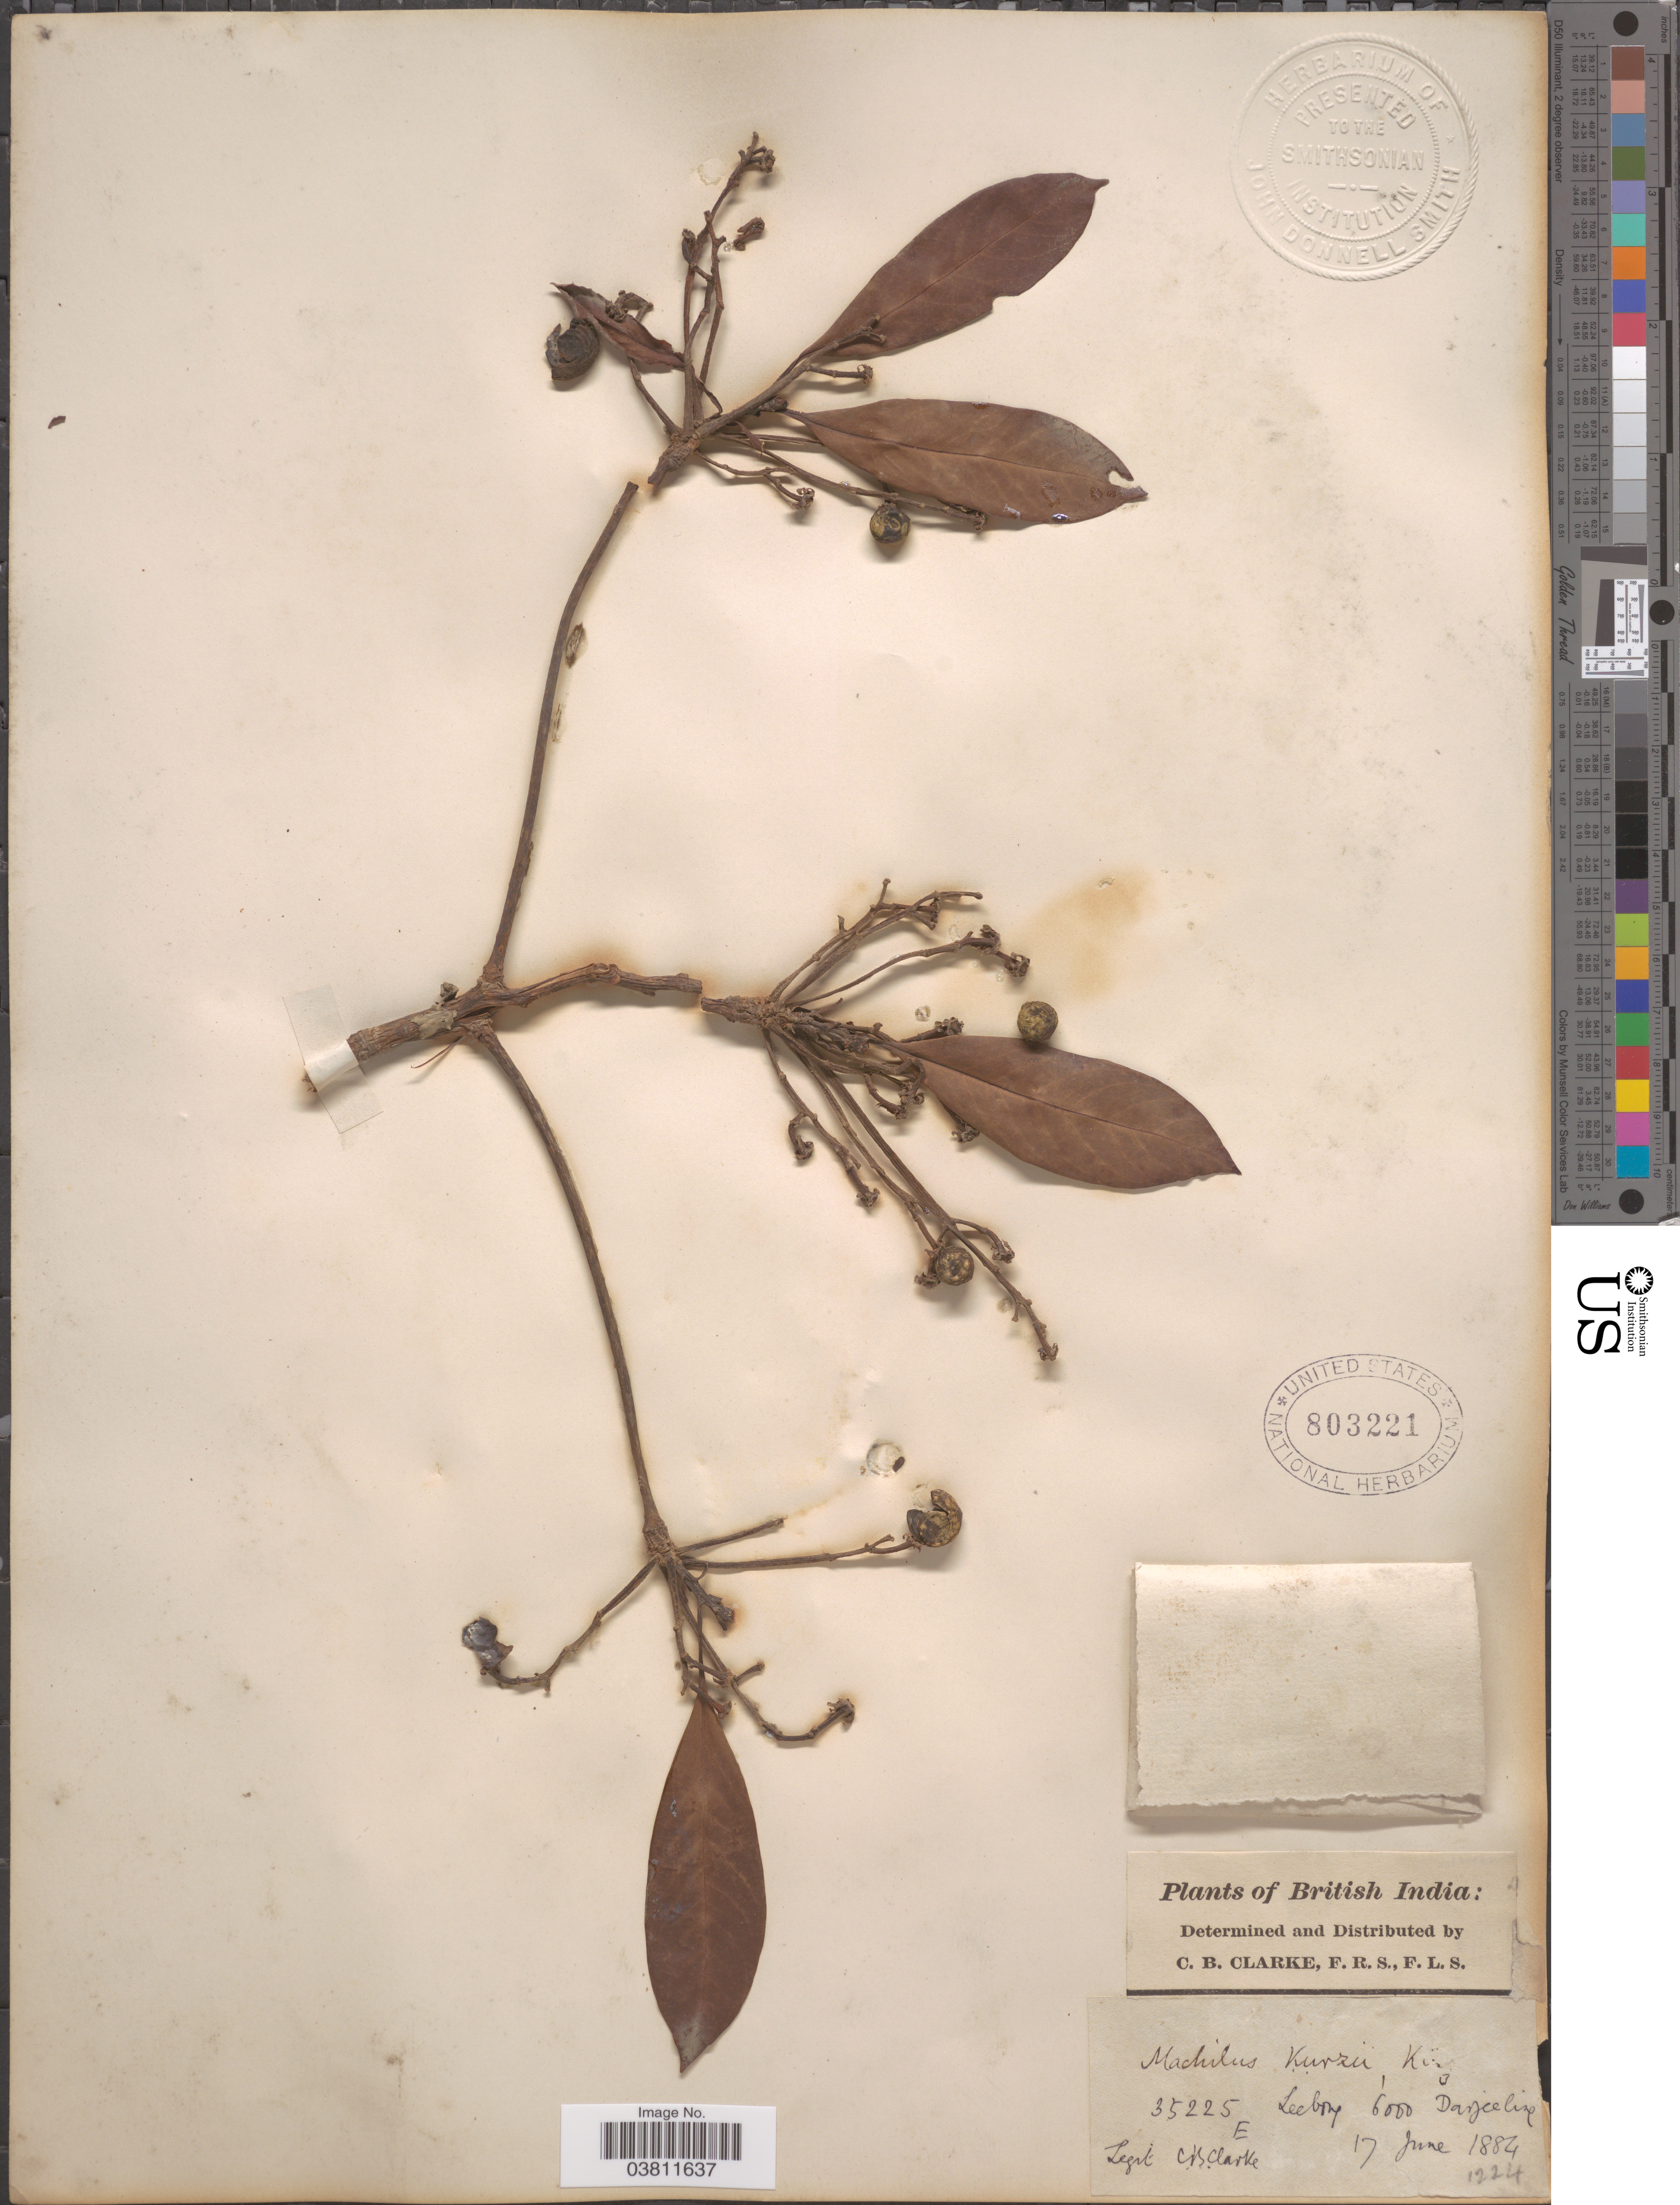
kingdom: Plantae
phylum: Tracheophyta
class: Magnoliopsida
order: Laurales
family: Lauraceae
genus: Machilus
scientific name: Machilus kurzii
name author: King ex Hook. f.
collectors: C. B. Clarke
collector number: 35225E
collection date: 1884-06-17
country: India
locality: British India. Leebong, Darjeeling.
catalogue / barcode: US 803221